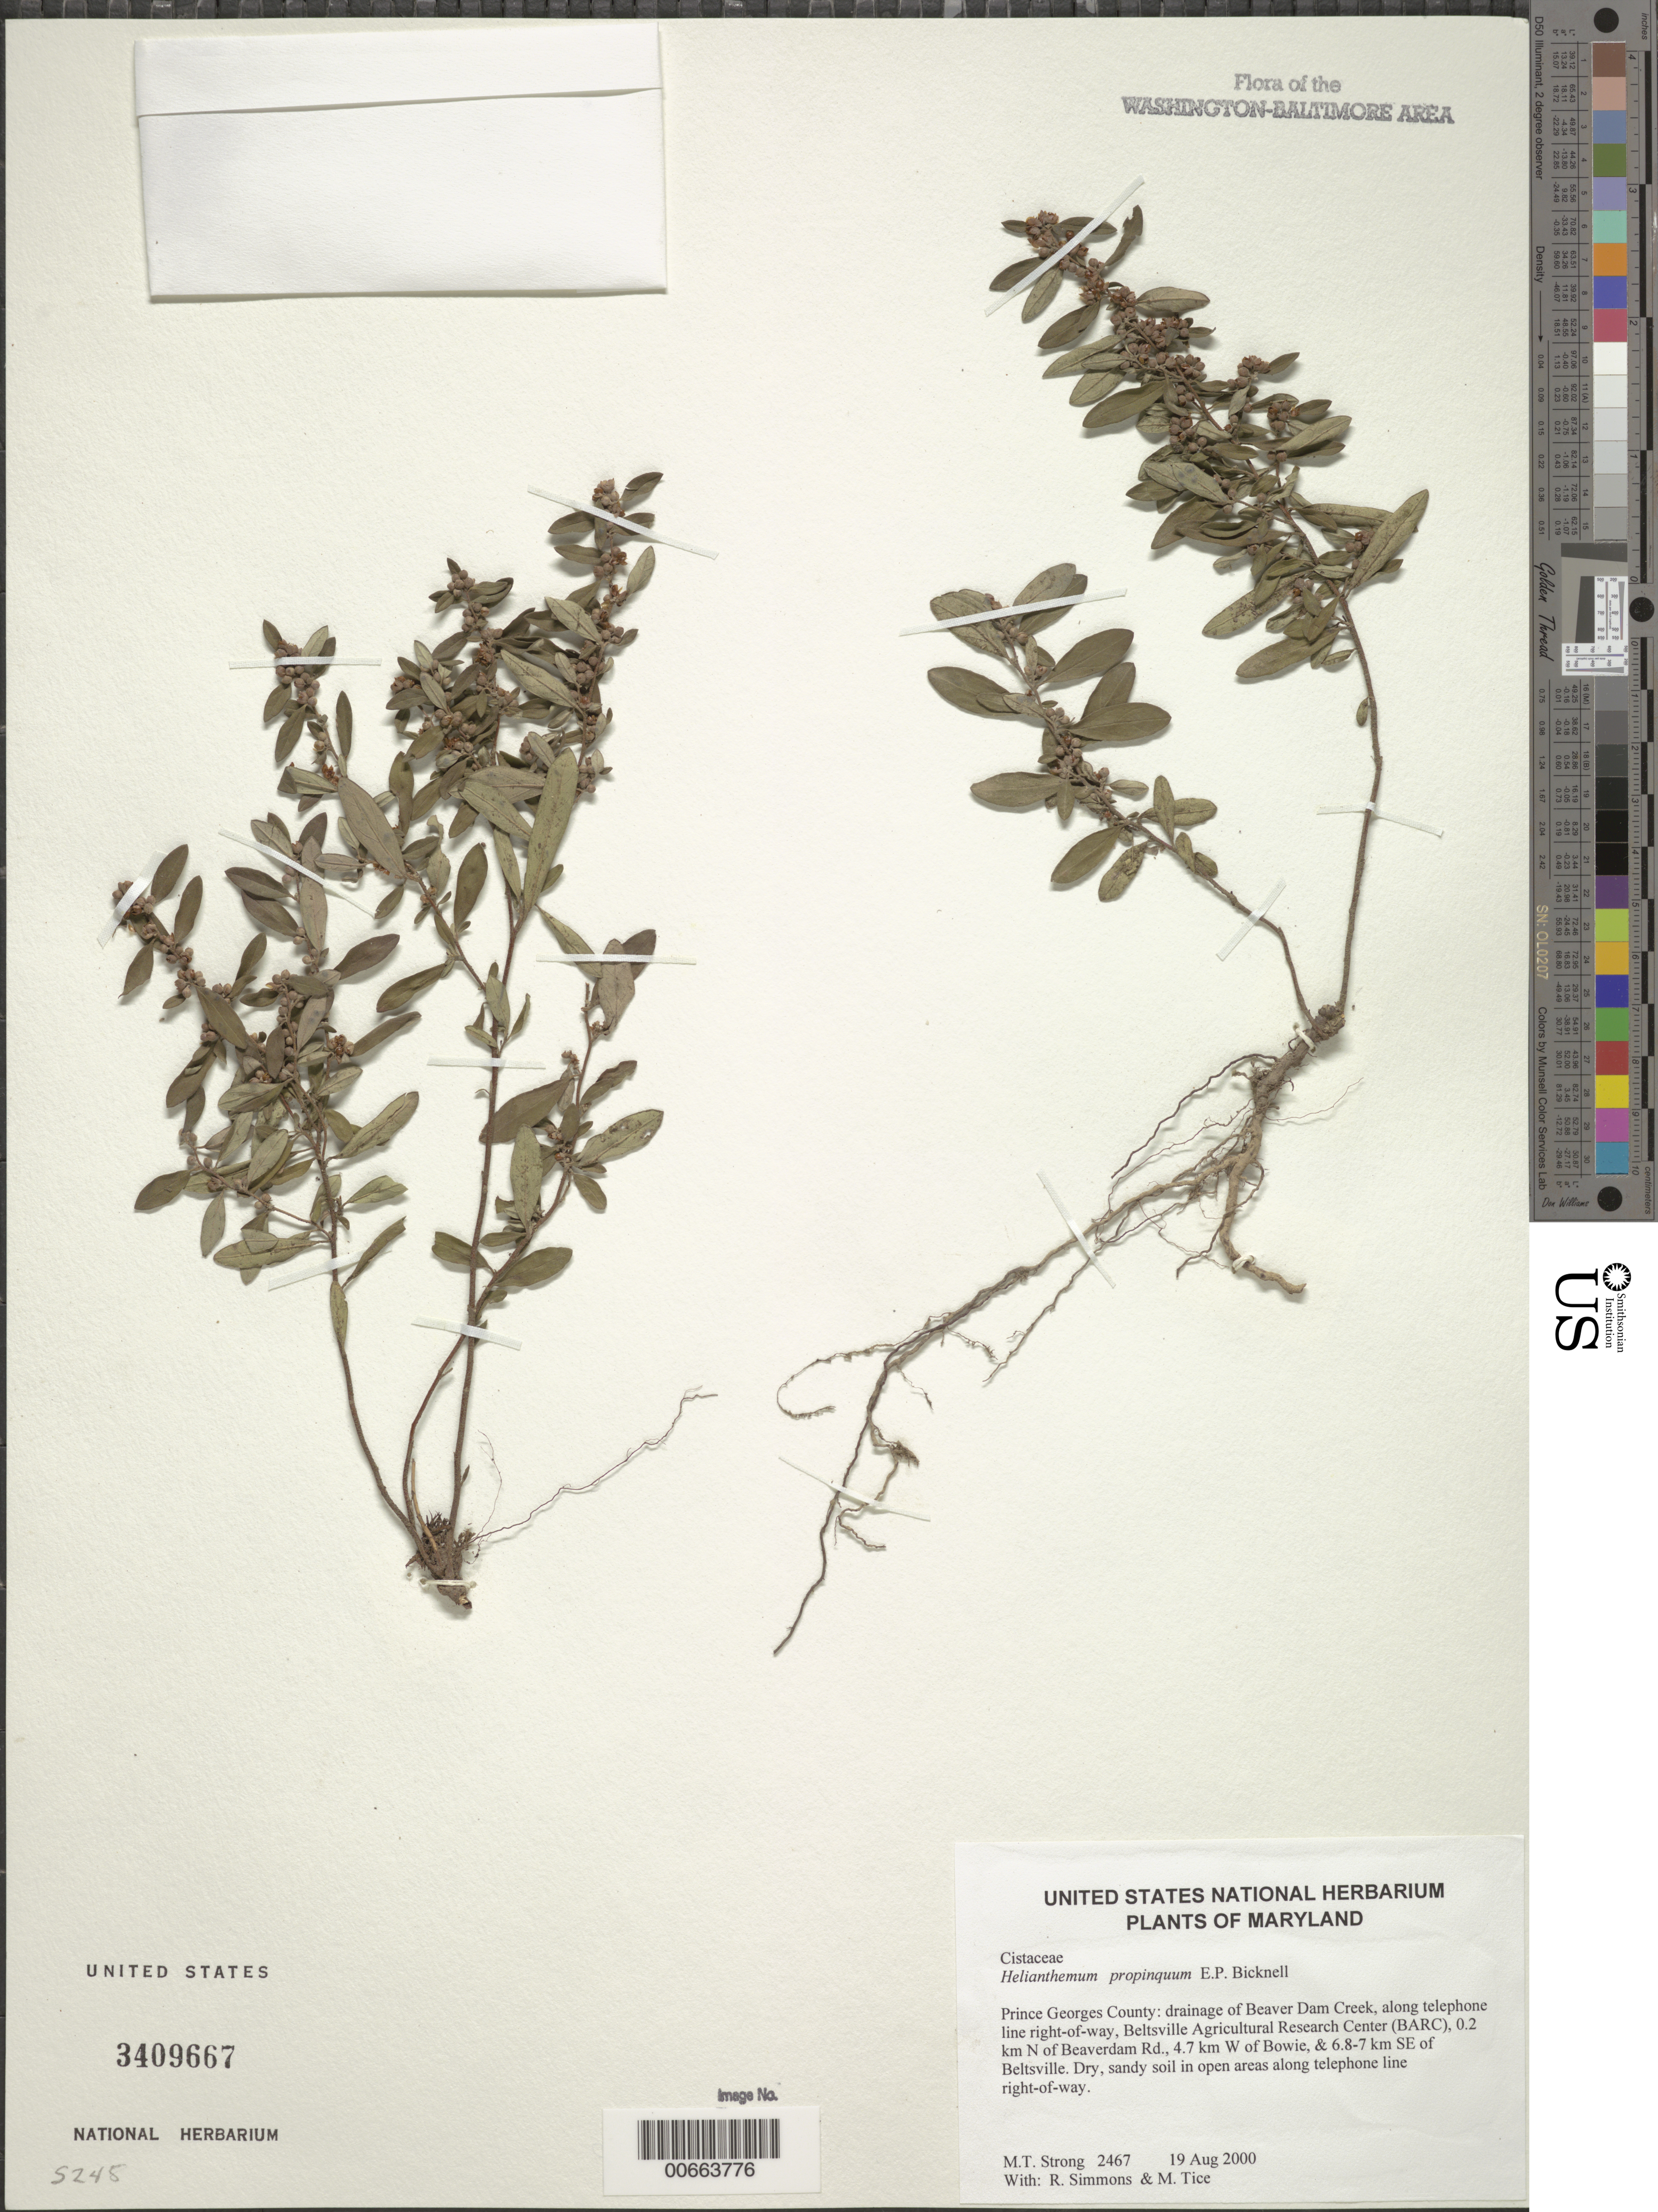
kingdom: Plantae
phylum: Tracheophyta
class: Magnoliopsida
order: Malvales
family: Cistaceae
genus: Crocanthemum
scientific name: Crocanthemum propinquum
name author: (E.P. Bicknell) E.P. Bicknell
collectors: M. T. Strong, R. Simmons & M. Tice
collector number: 2467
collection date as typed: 19 Aug 2000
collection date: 2000-08-19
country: United States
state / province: Maryland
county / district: Prince George's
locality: Drainage of Beaver Dam Creek, along telephone line right-of-way, Beltsville Agricultural Research Center (BARC), 0.2 km N of Beaverdam Rd., 4.7 km W of Bowie, & 6.8-7 km SE of Beltsville.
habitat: Dry, sandy soil in open areas along telephone line right-of-way.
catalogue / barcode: US 3409667